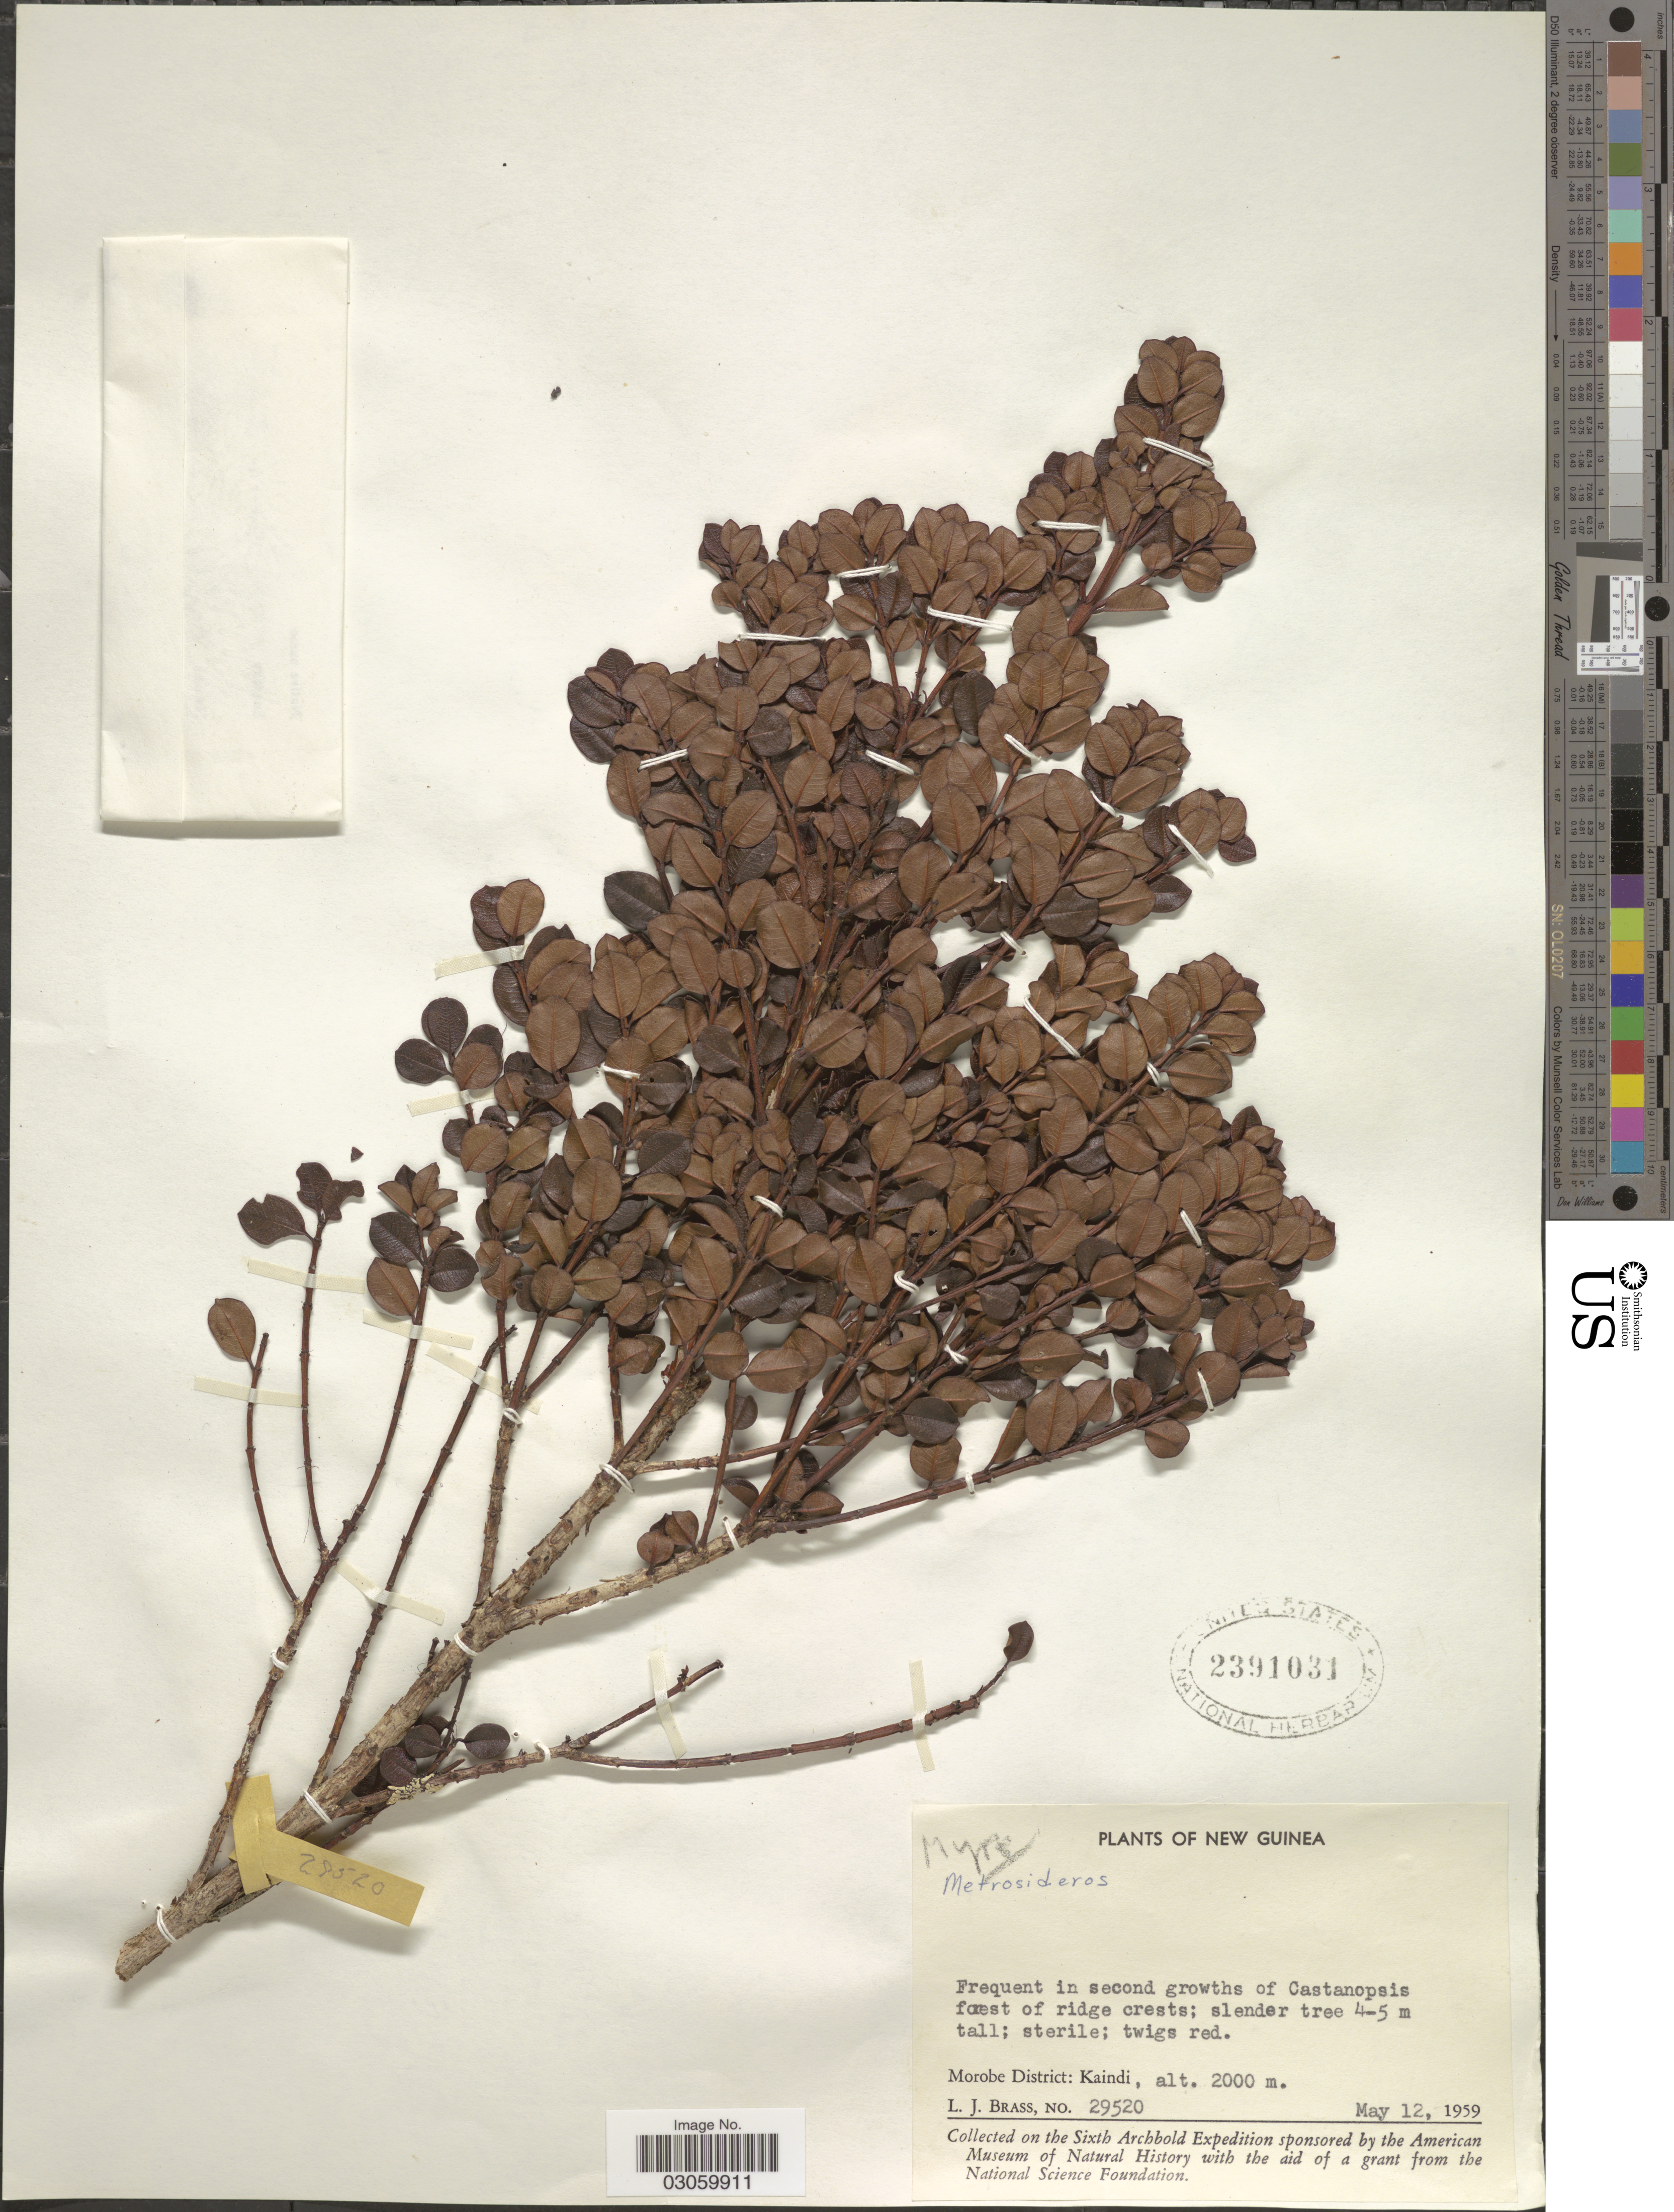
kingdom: Plantae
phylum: Tracheophyta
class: Magnoliopsida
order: Myrtales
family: Myrtaceae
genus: Metrosideros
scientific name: Metrosideros sp.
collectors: L. J. Brass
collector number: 29520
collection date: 1959-05-12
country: Papua New Guinea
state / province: Morobe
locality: New Guinea. Morobe District: Kaindi.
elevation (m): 2000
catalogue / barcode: US 2391031